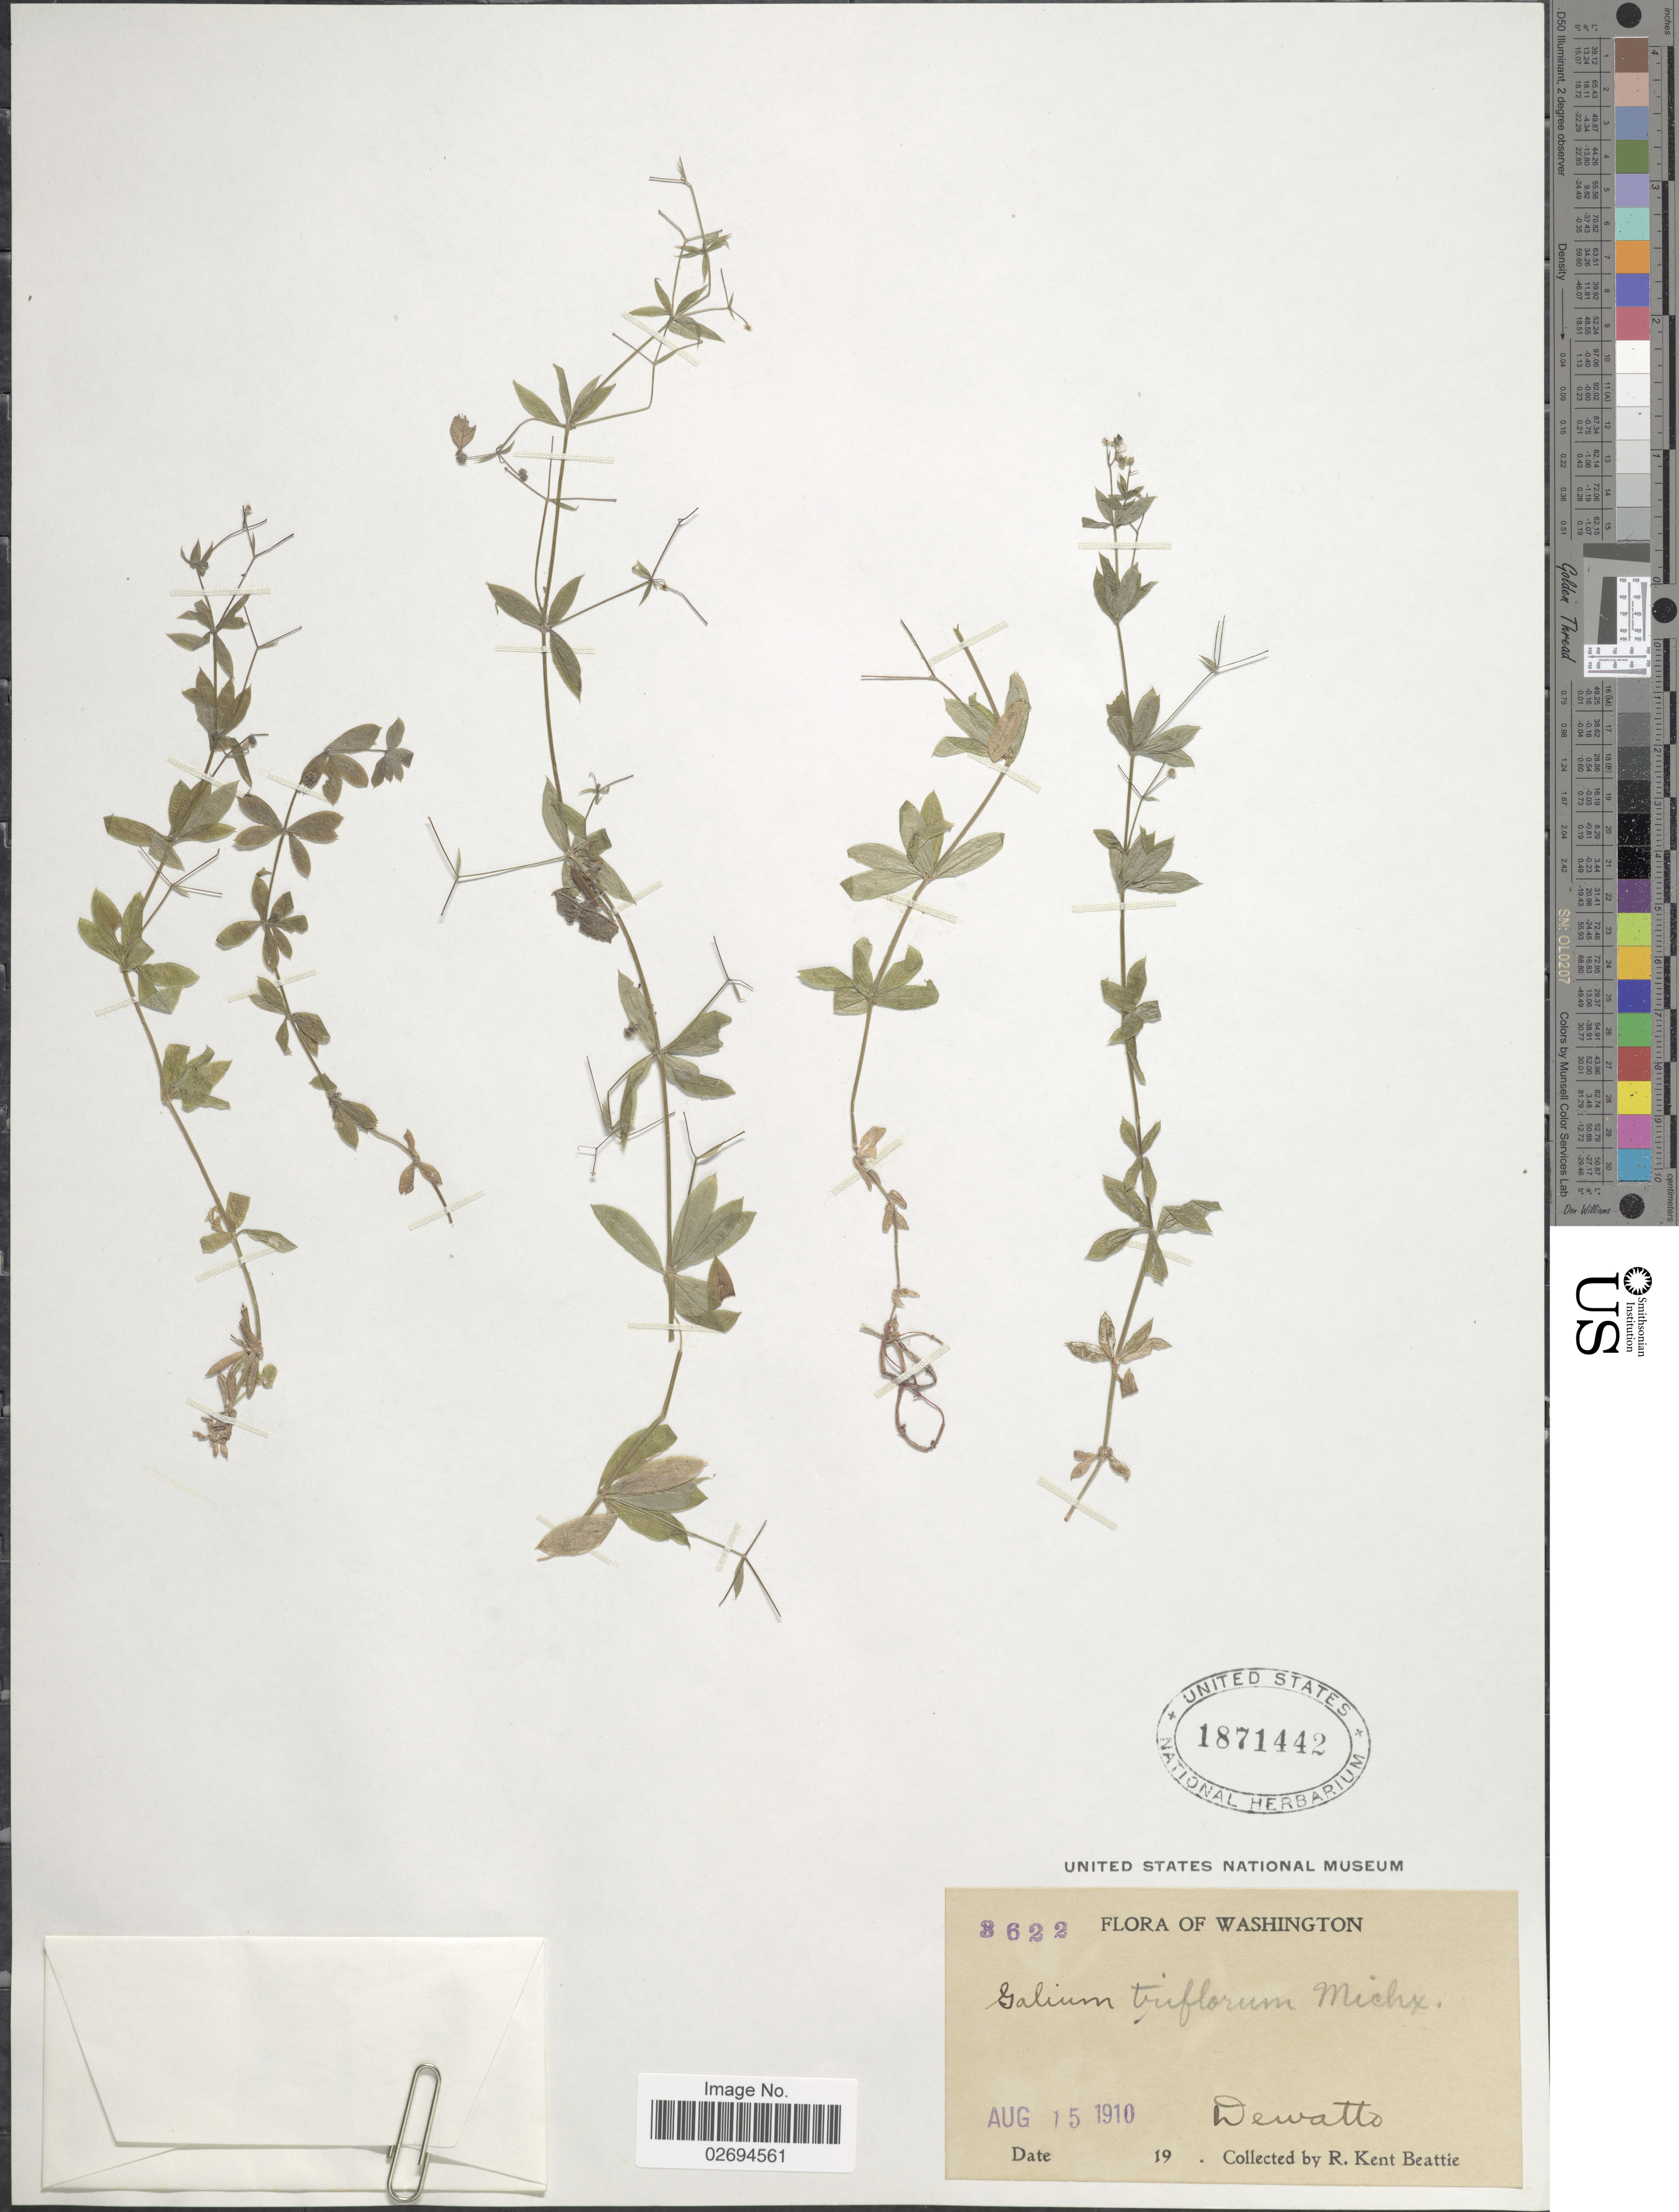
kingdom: Plantae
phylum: Tracheophyta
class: Magnoliopsida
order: Gentianales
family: Rubiaceae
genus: Galium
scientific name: Galium triflorum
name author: Michx.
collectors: R. K. Beattie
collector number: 3622*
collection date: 1910-08-15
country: United States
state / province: Washington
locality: Dewatto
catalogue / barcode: US 1871442